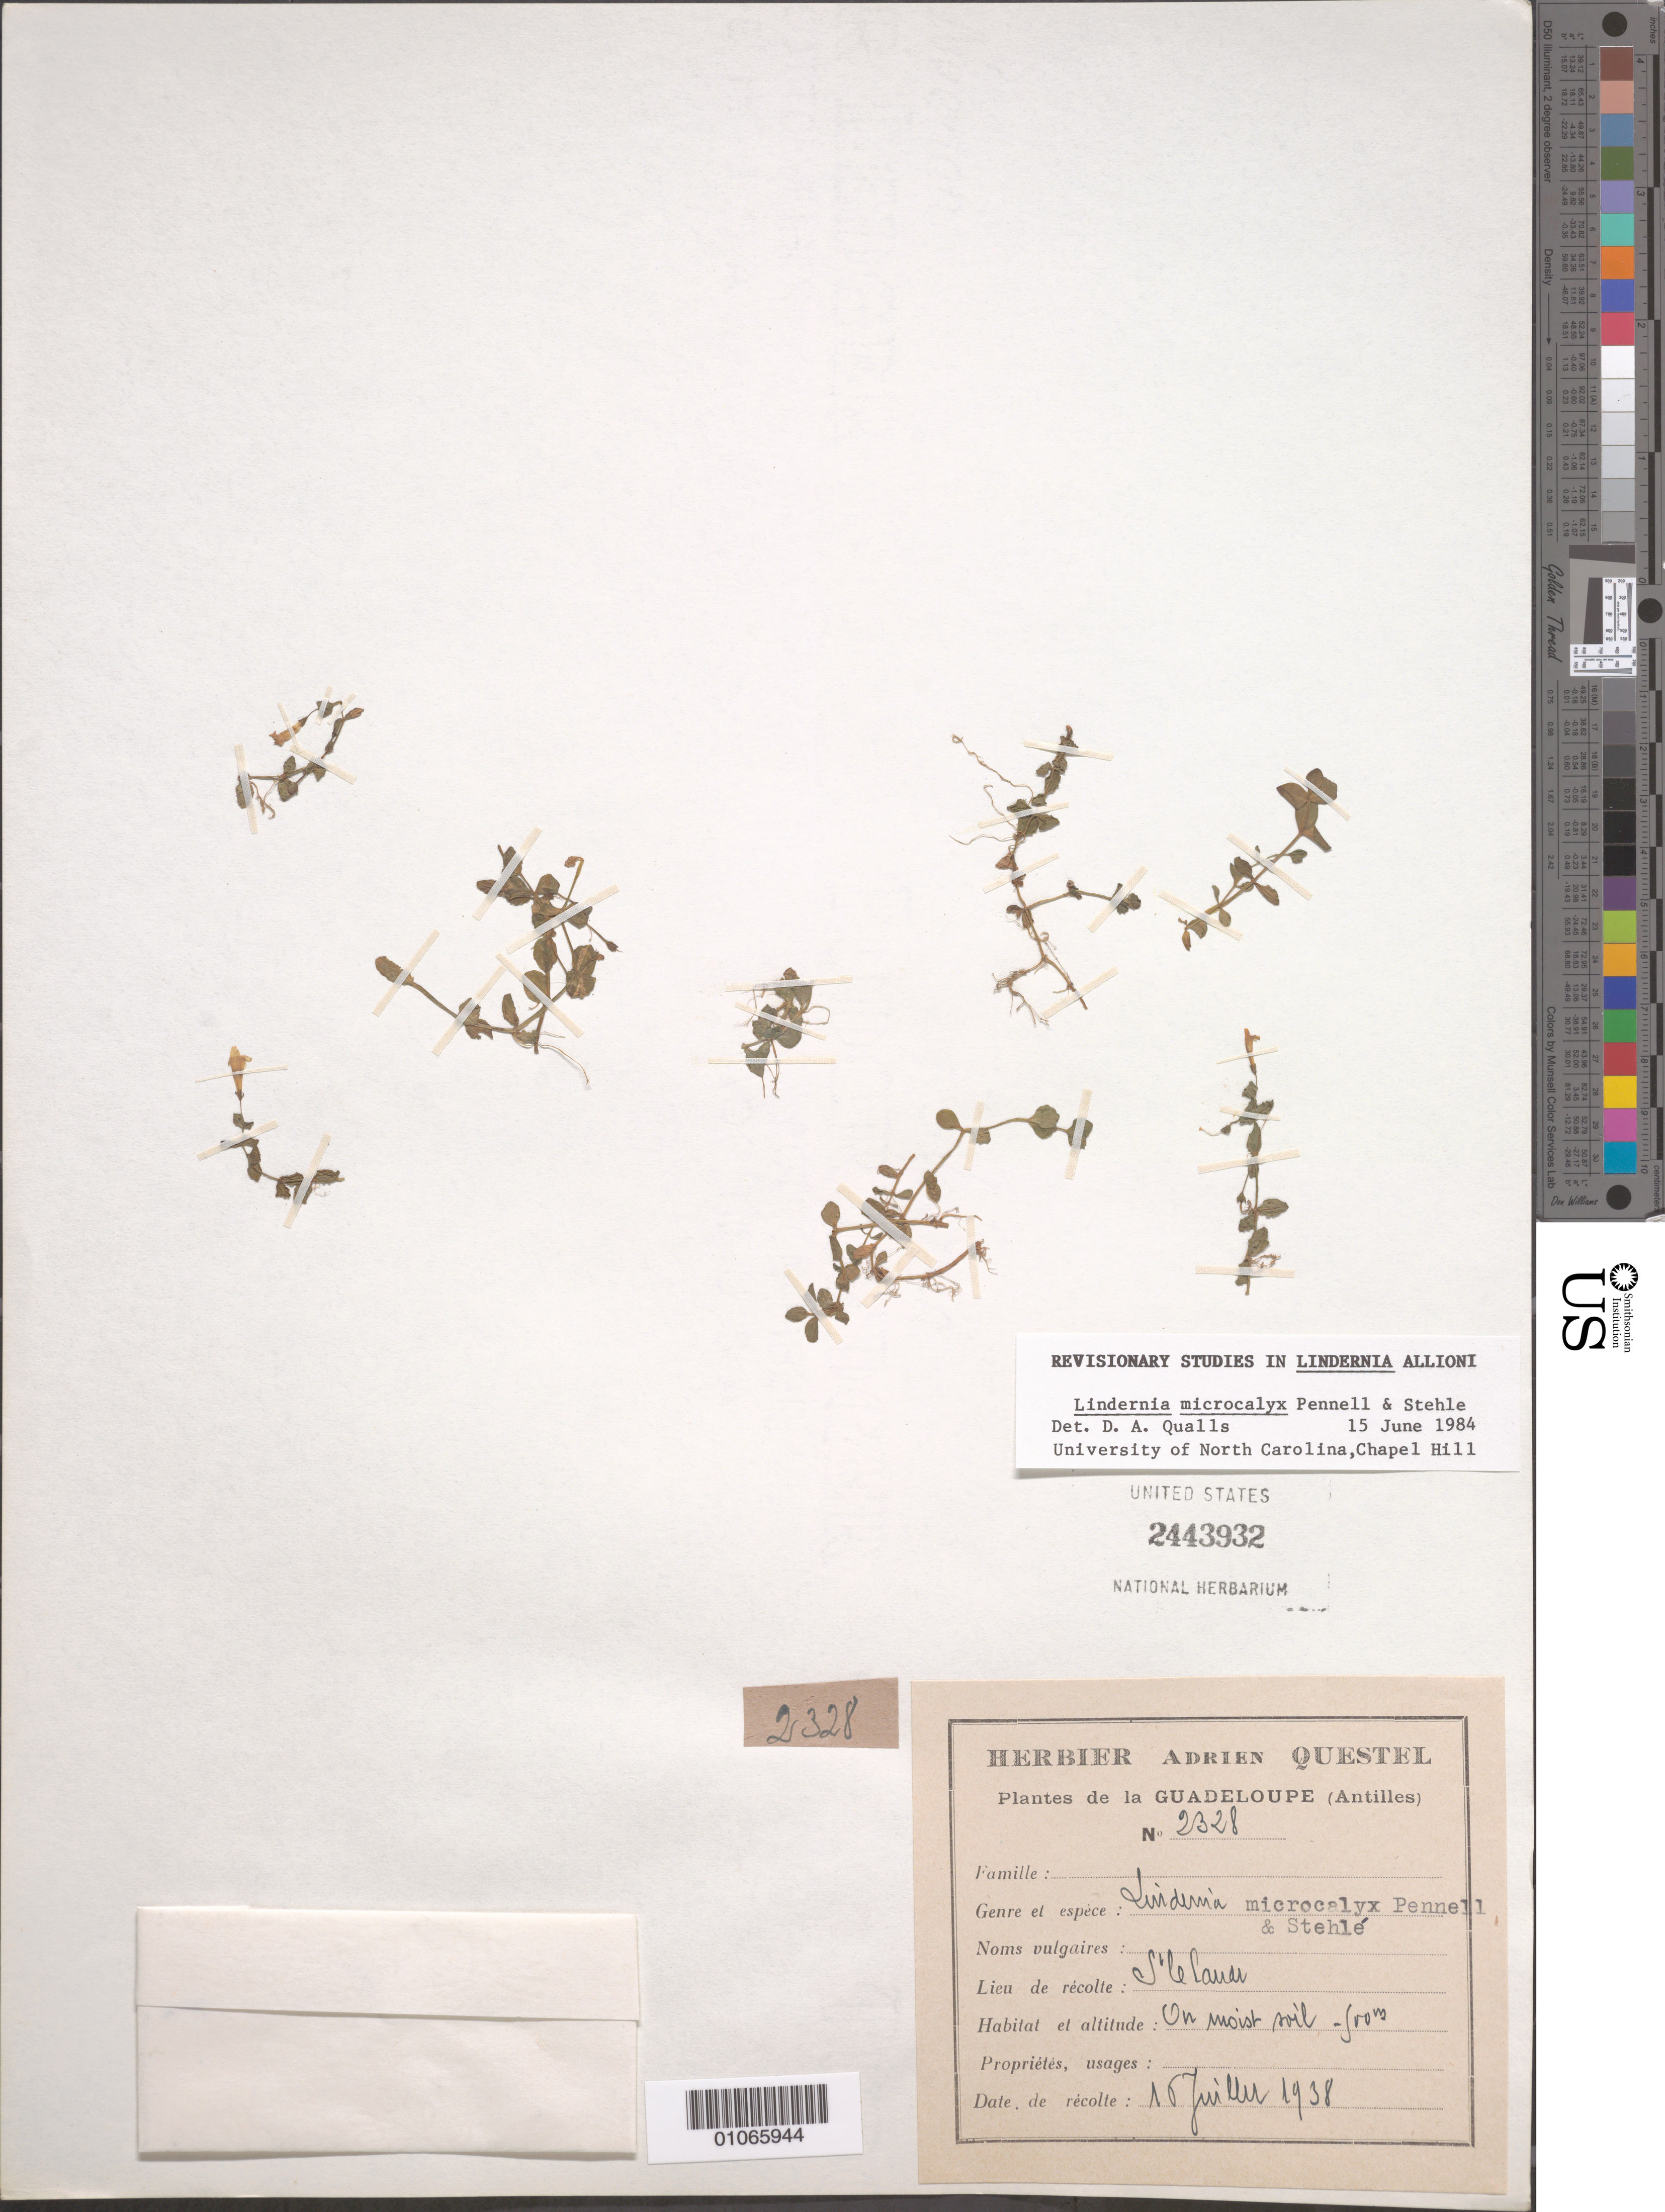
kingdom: Plantae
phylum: Tracheophyta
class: Magnoliopsida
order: Lamiales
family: Linderniaceae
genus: Lindernia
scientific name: Lindernia rotundifolia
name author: (L.) Alston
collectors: A. Questel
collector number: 2328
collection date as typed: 16 Jul 1938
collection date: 1938-07-16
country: Guadeloupe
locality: On moist soil. T'le Laude?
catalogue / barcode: US 2443932